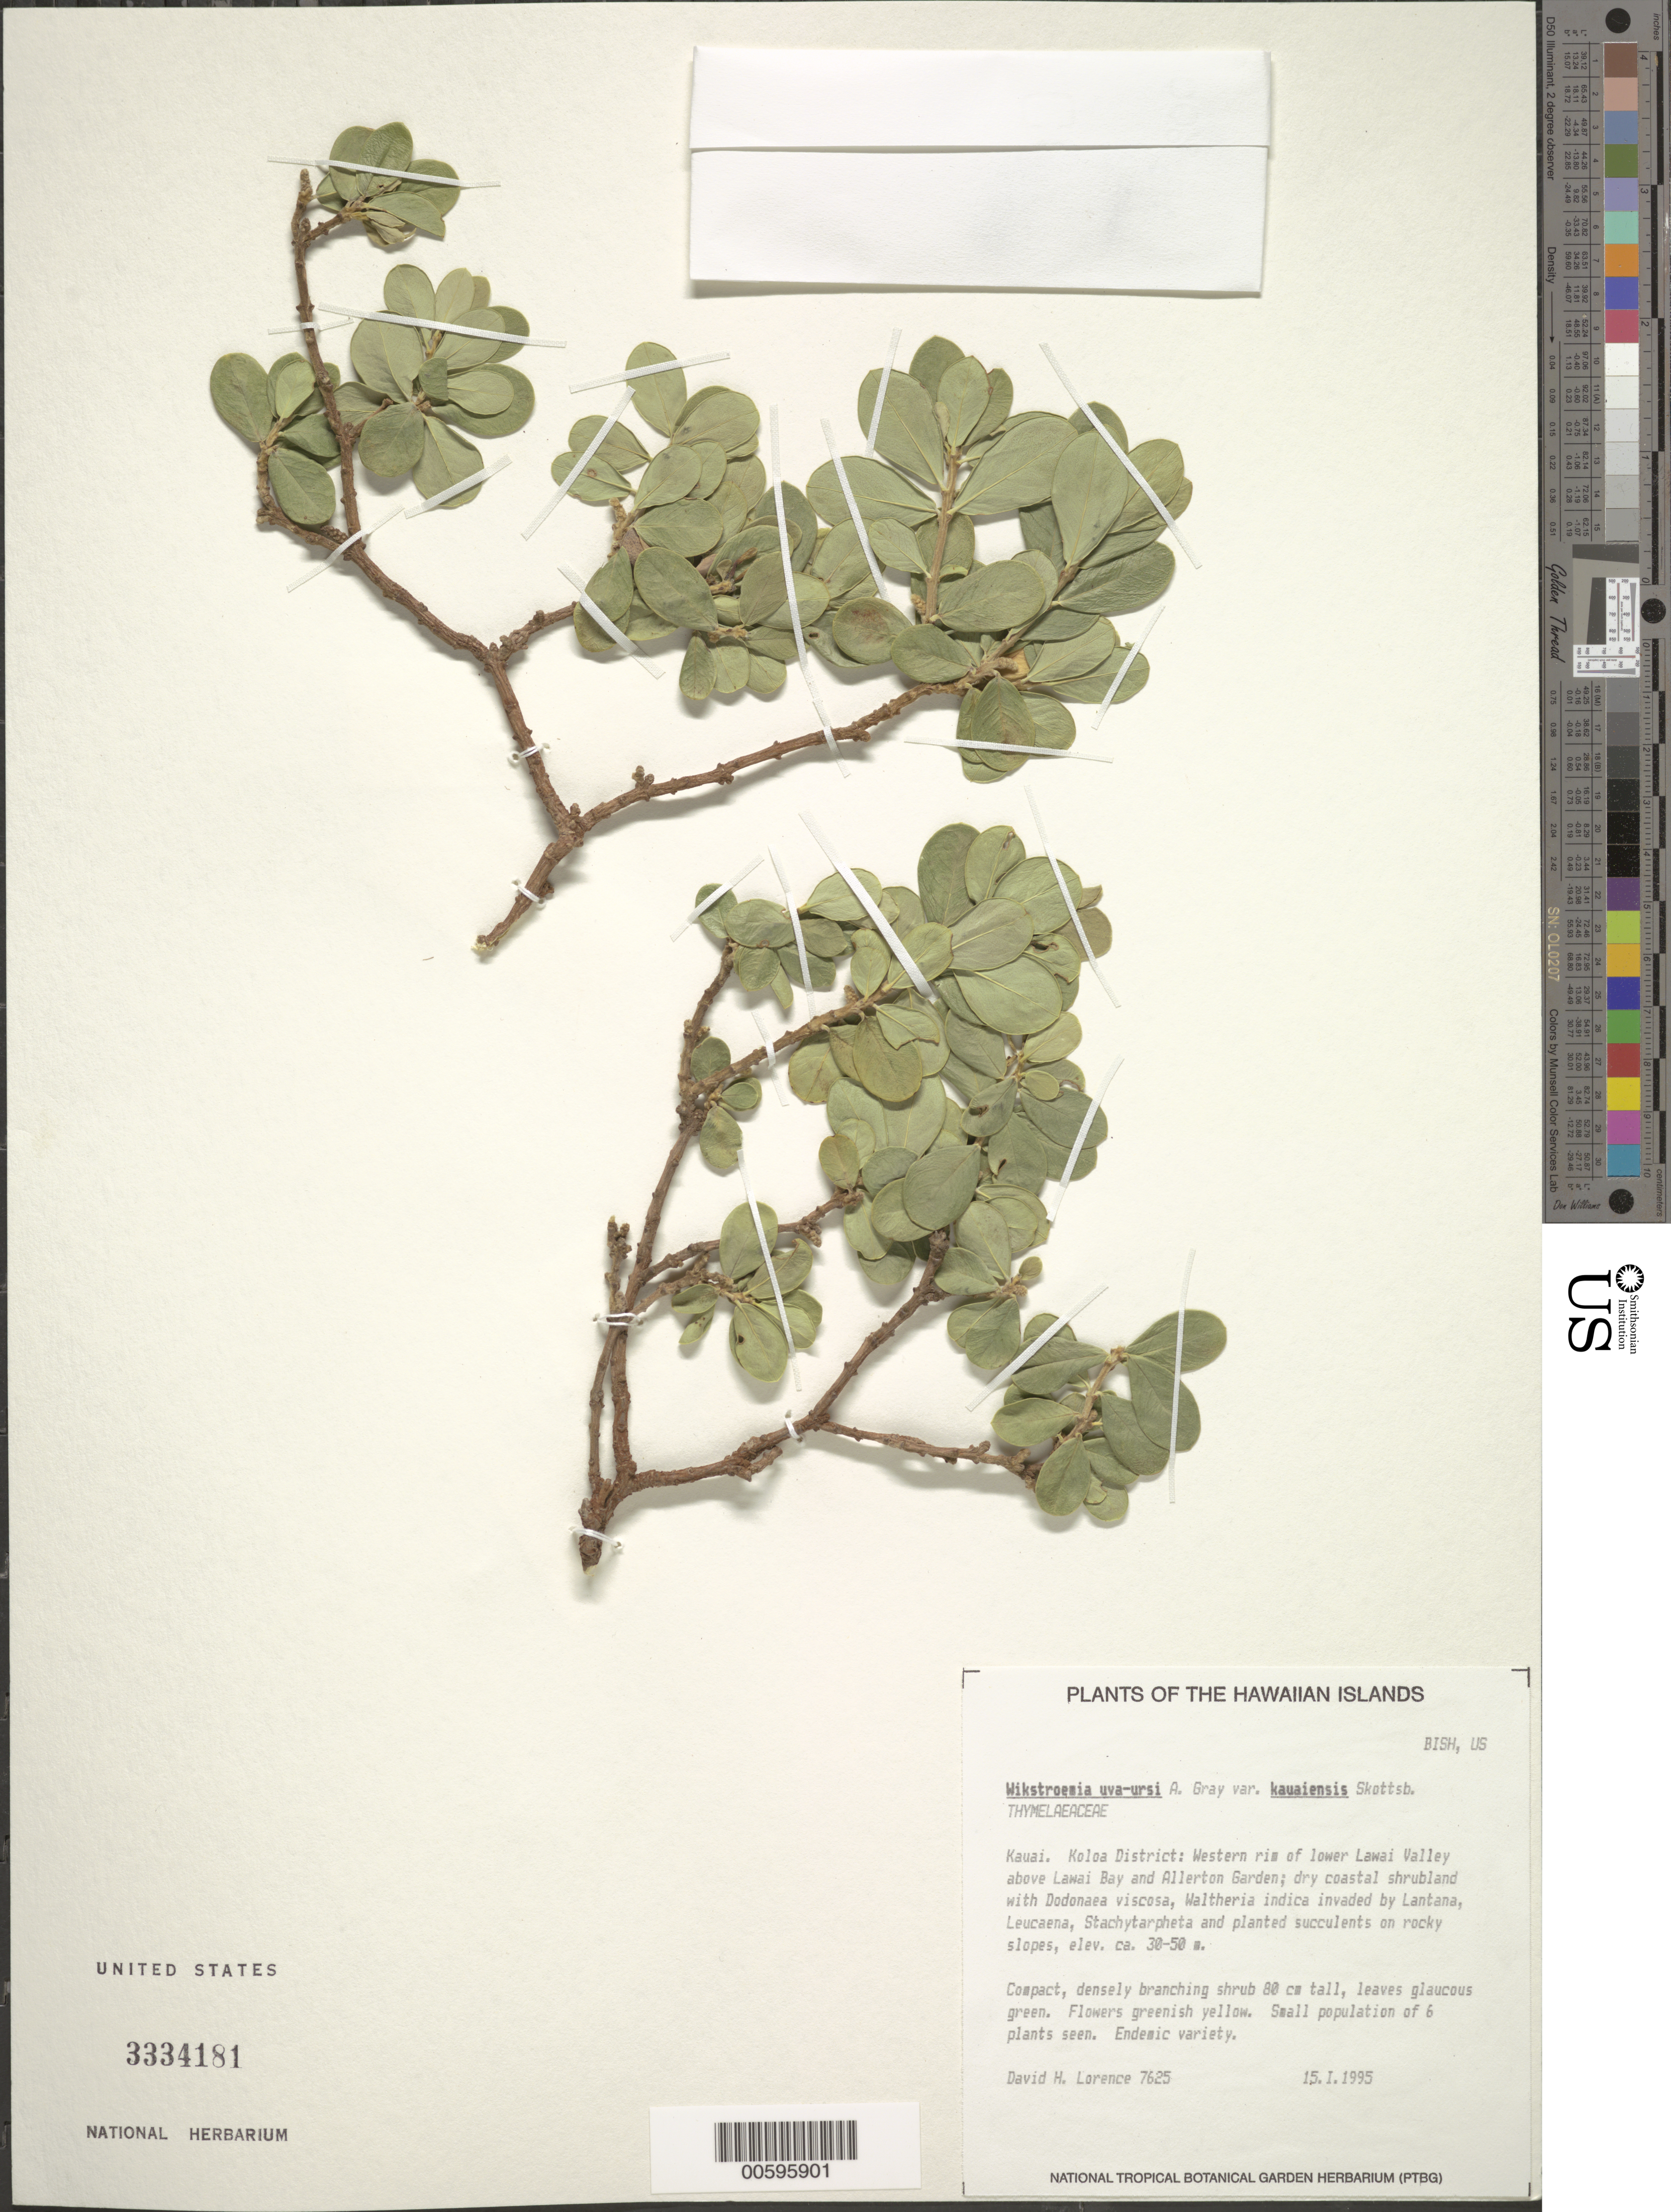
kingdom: Plantae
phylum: Tracheophyta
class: Magnoliopsida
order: Malvales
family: Thymelaeaceae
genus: Wikstroemia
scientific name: Wikstroemia uva-ursi var. kauaiensis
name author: Skottsb.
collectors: D. Lorence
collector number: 7625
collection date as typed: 15 Jan 1995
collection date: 1995-01-15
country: United States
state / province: Hawaii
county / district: Kauai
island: Kaua'i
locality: Koloa Dist: Western rim of lower Lawai Valley above Lawai Bay and Allerton Garden.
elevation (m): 30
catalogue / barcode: US 3334181